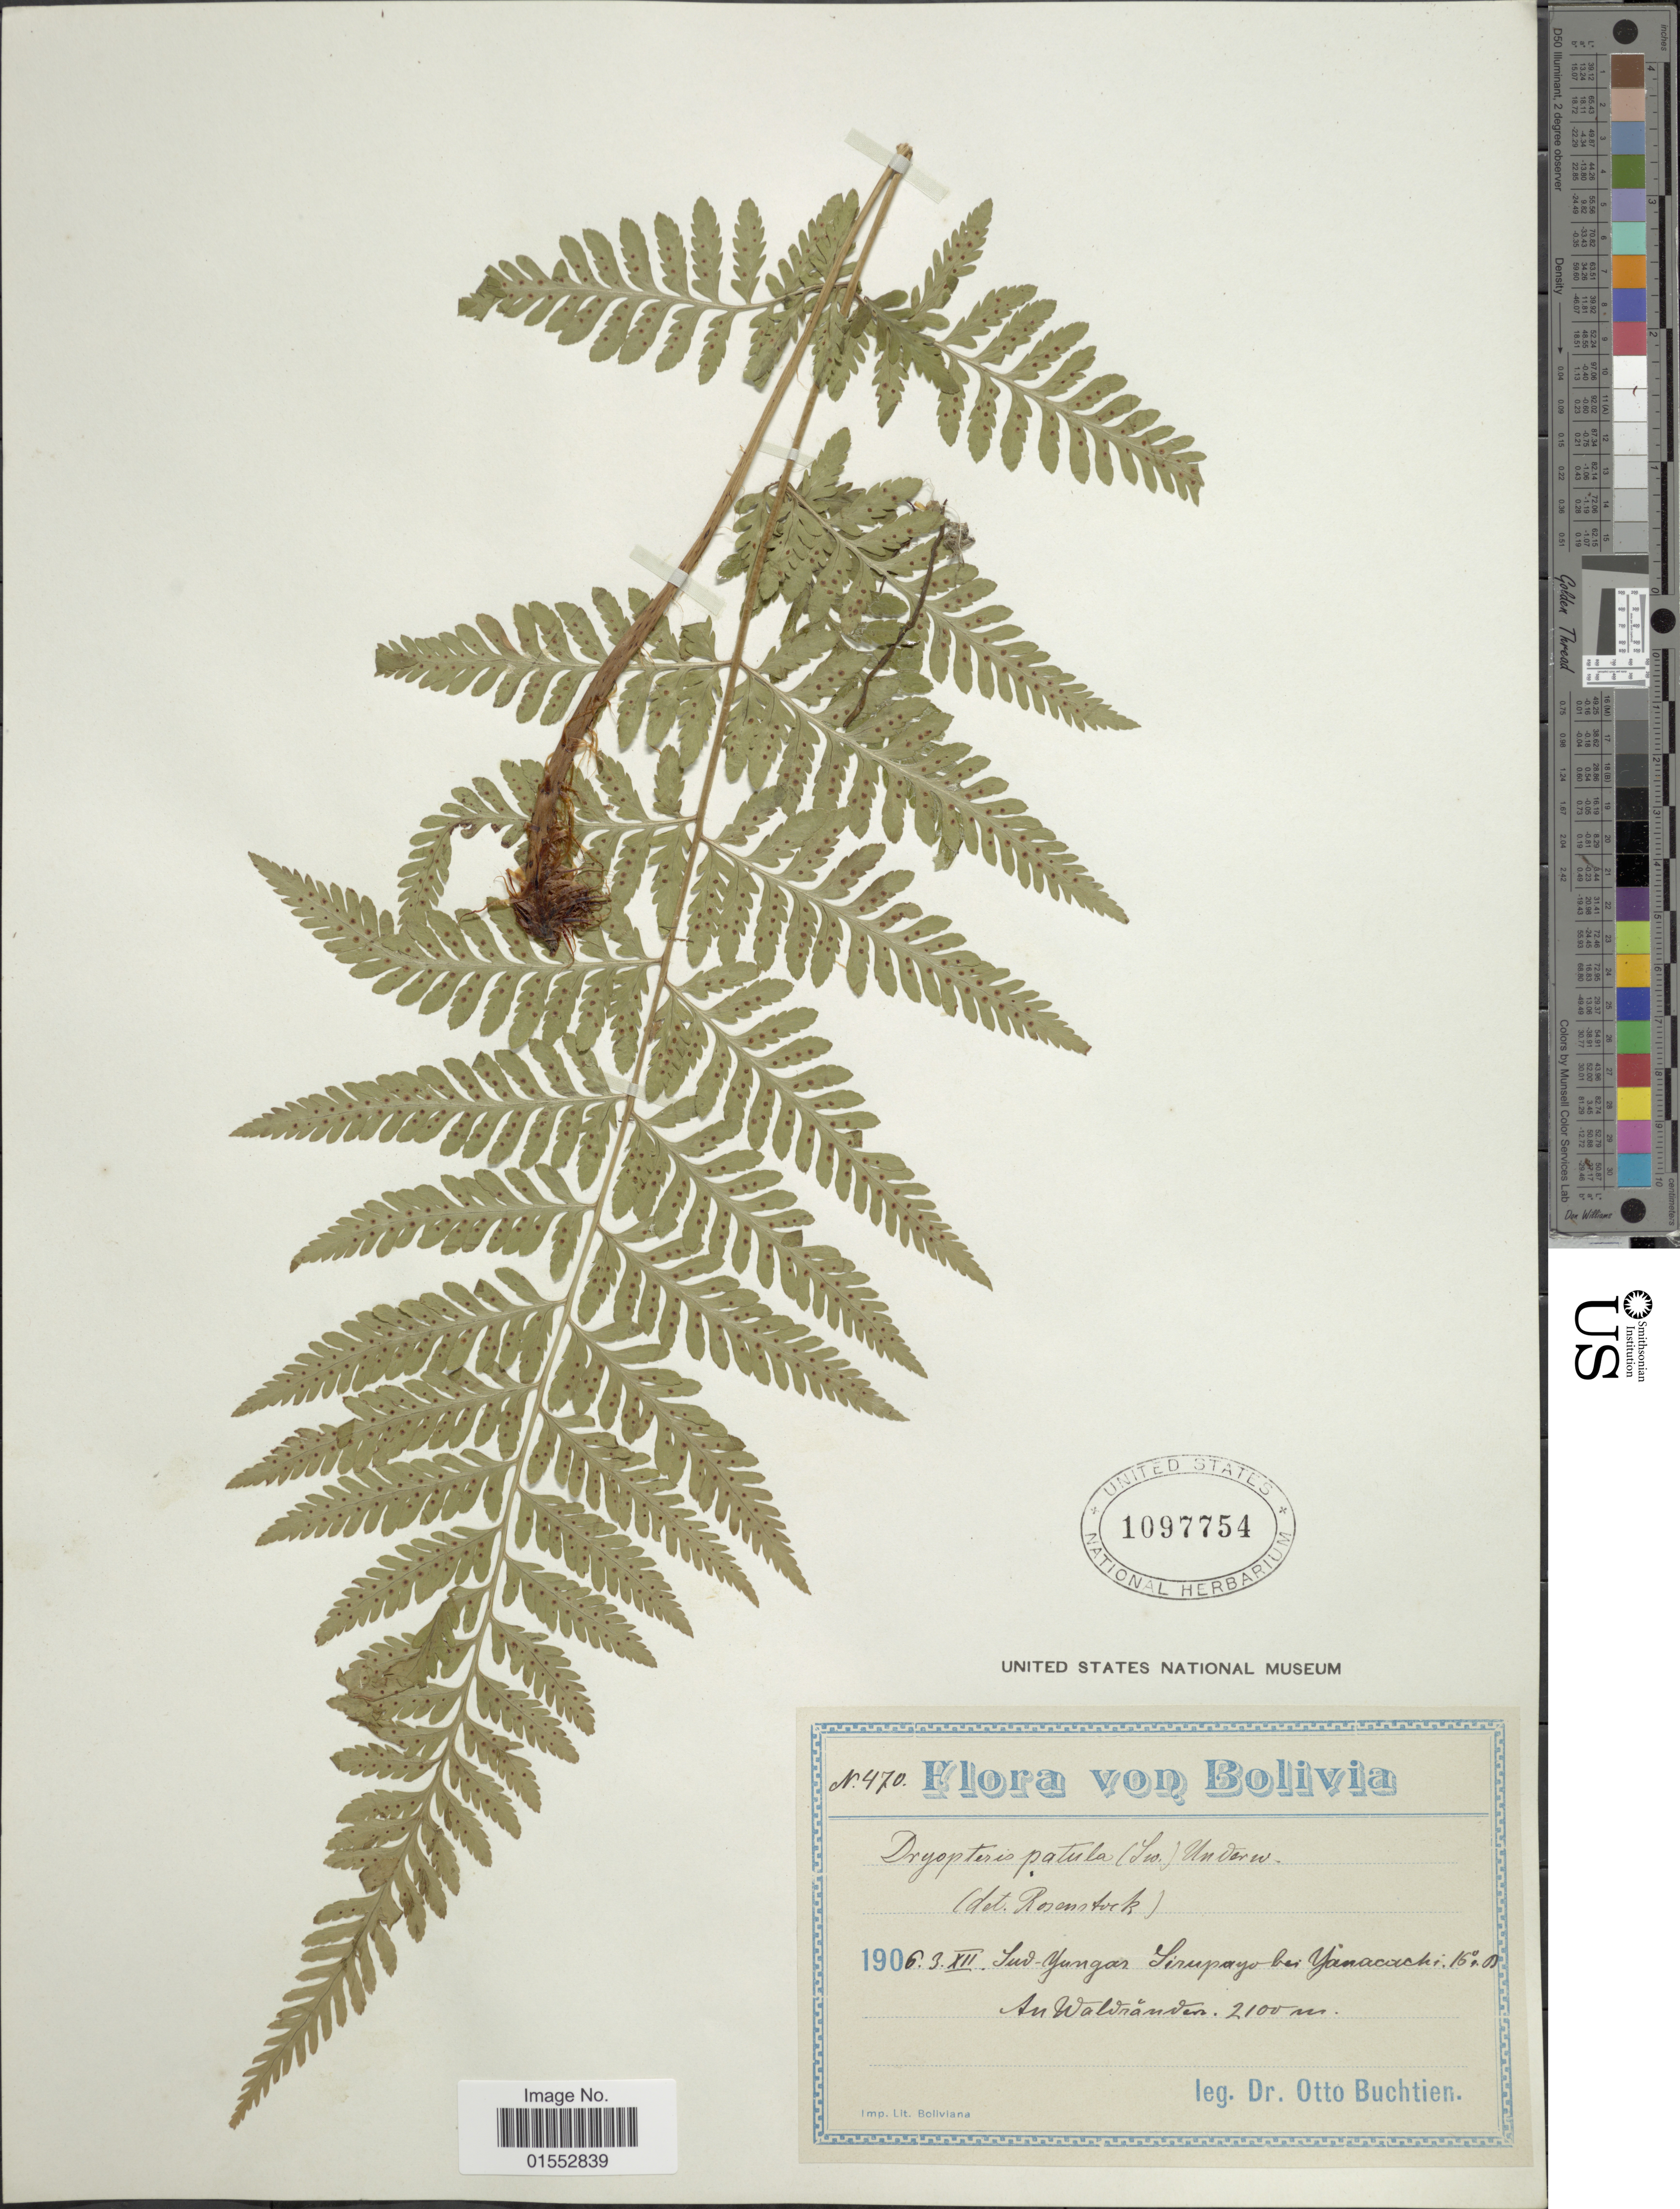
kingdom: Plantae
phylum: Tracheophyta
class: Polypodiopsida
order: Polypodiales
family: Dryopteridaceae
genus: Dryopteris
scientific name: Dryopteris patula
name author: (Sw.) Underw.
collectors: O. Buchtien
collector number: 470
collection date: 1906-12-03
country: Bolivia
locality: Sud-Yungas, Sirupayo-bei Yanacachi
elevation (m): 2100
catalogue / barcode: US 1097754